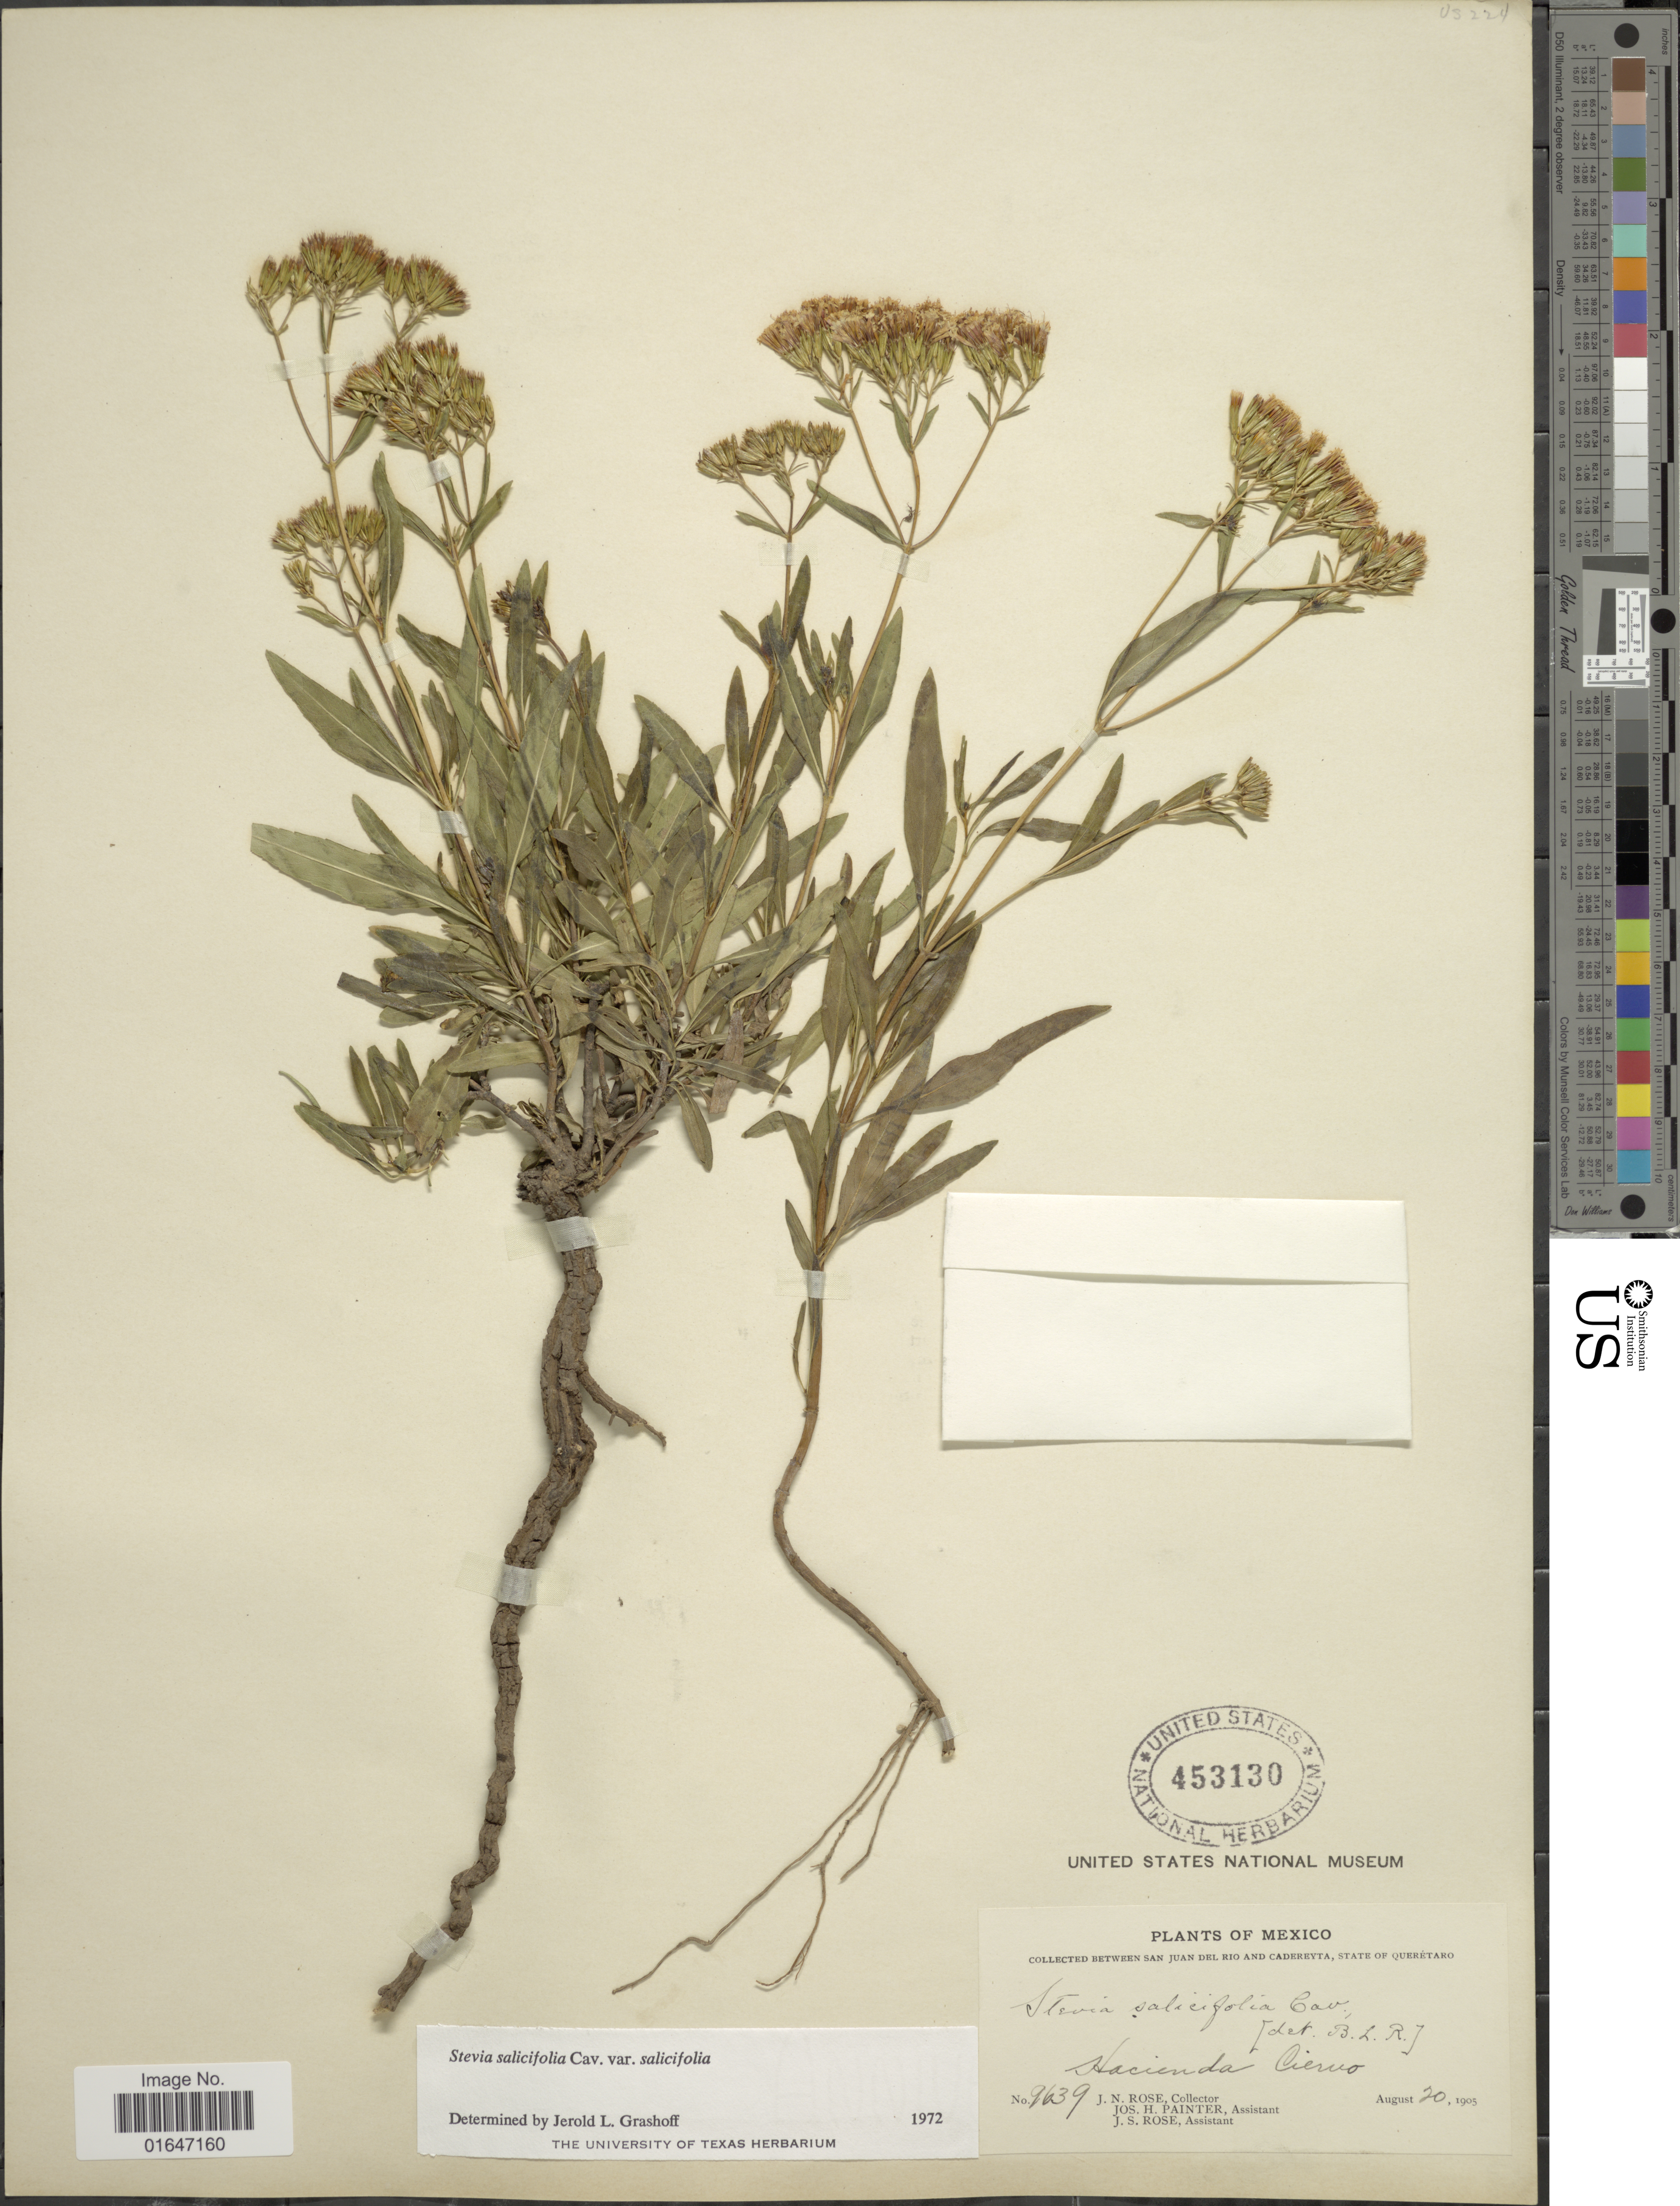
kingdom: Plantae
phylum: Tracheophyta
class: Magnoliopsida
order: Asterales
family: Asteraceae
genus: Stevia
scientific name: Stevia salicifolia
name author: Cav.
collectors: J. N. Rose, J. H. Painter & J. S. Rose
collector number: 9639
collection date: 1905-08-20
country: Mexico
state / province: Querétaro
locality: Between San Juan del Rio and Cadereyta, state of Queretaro, Hacienda Cierro.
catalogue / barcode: US 453130